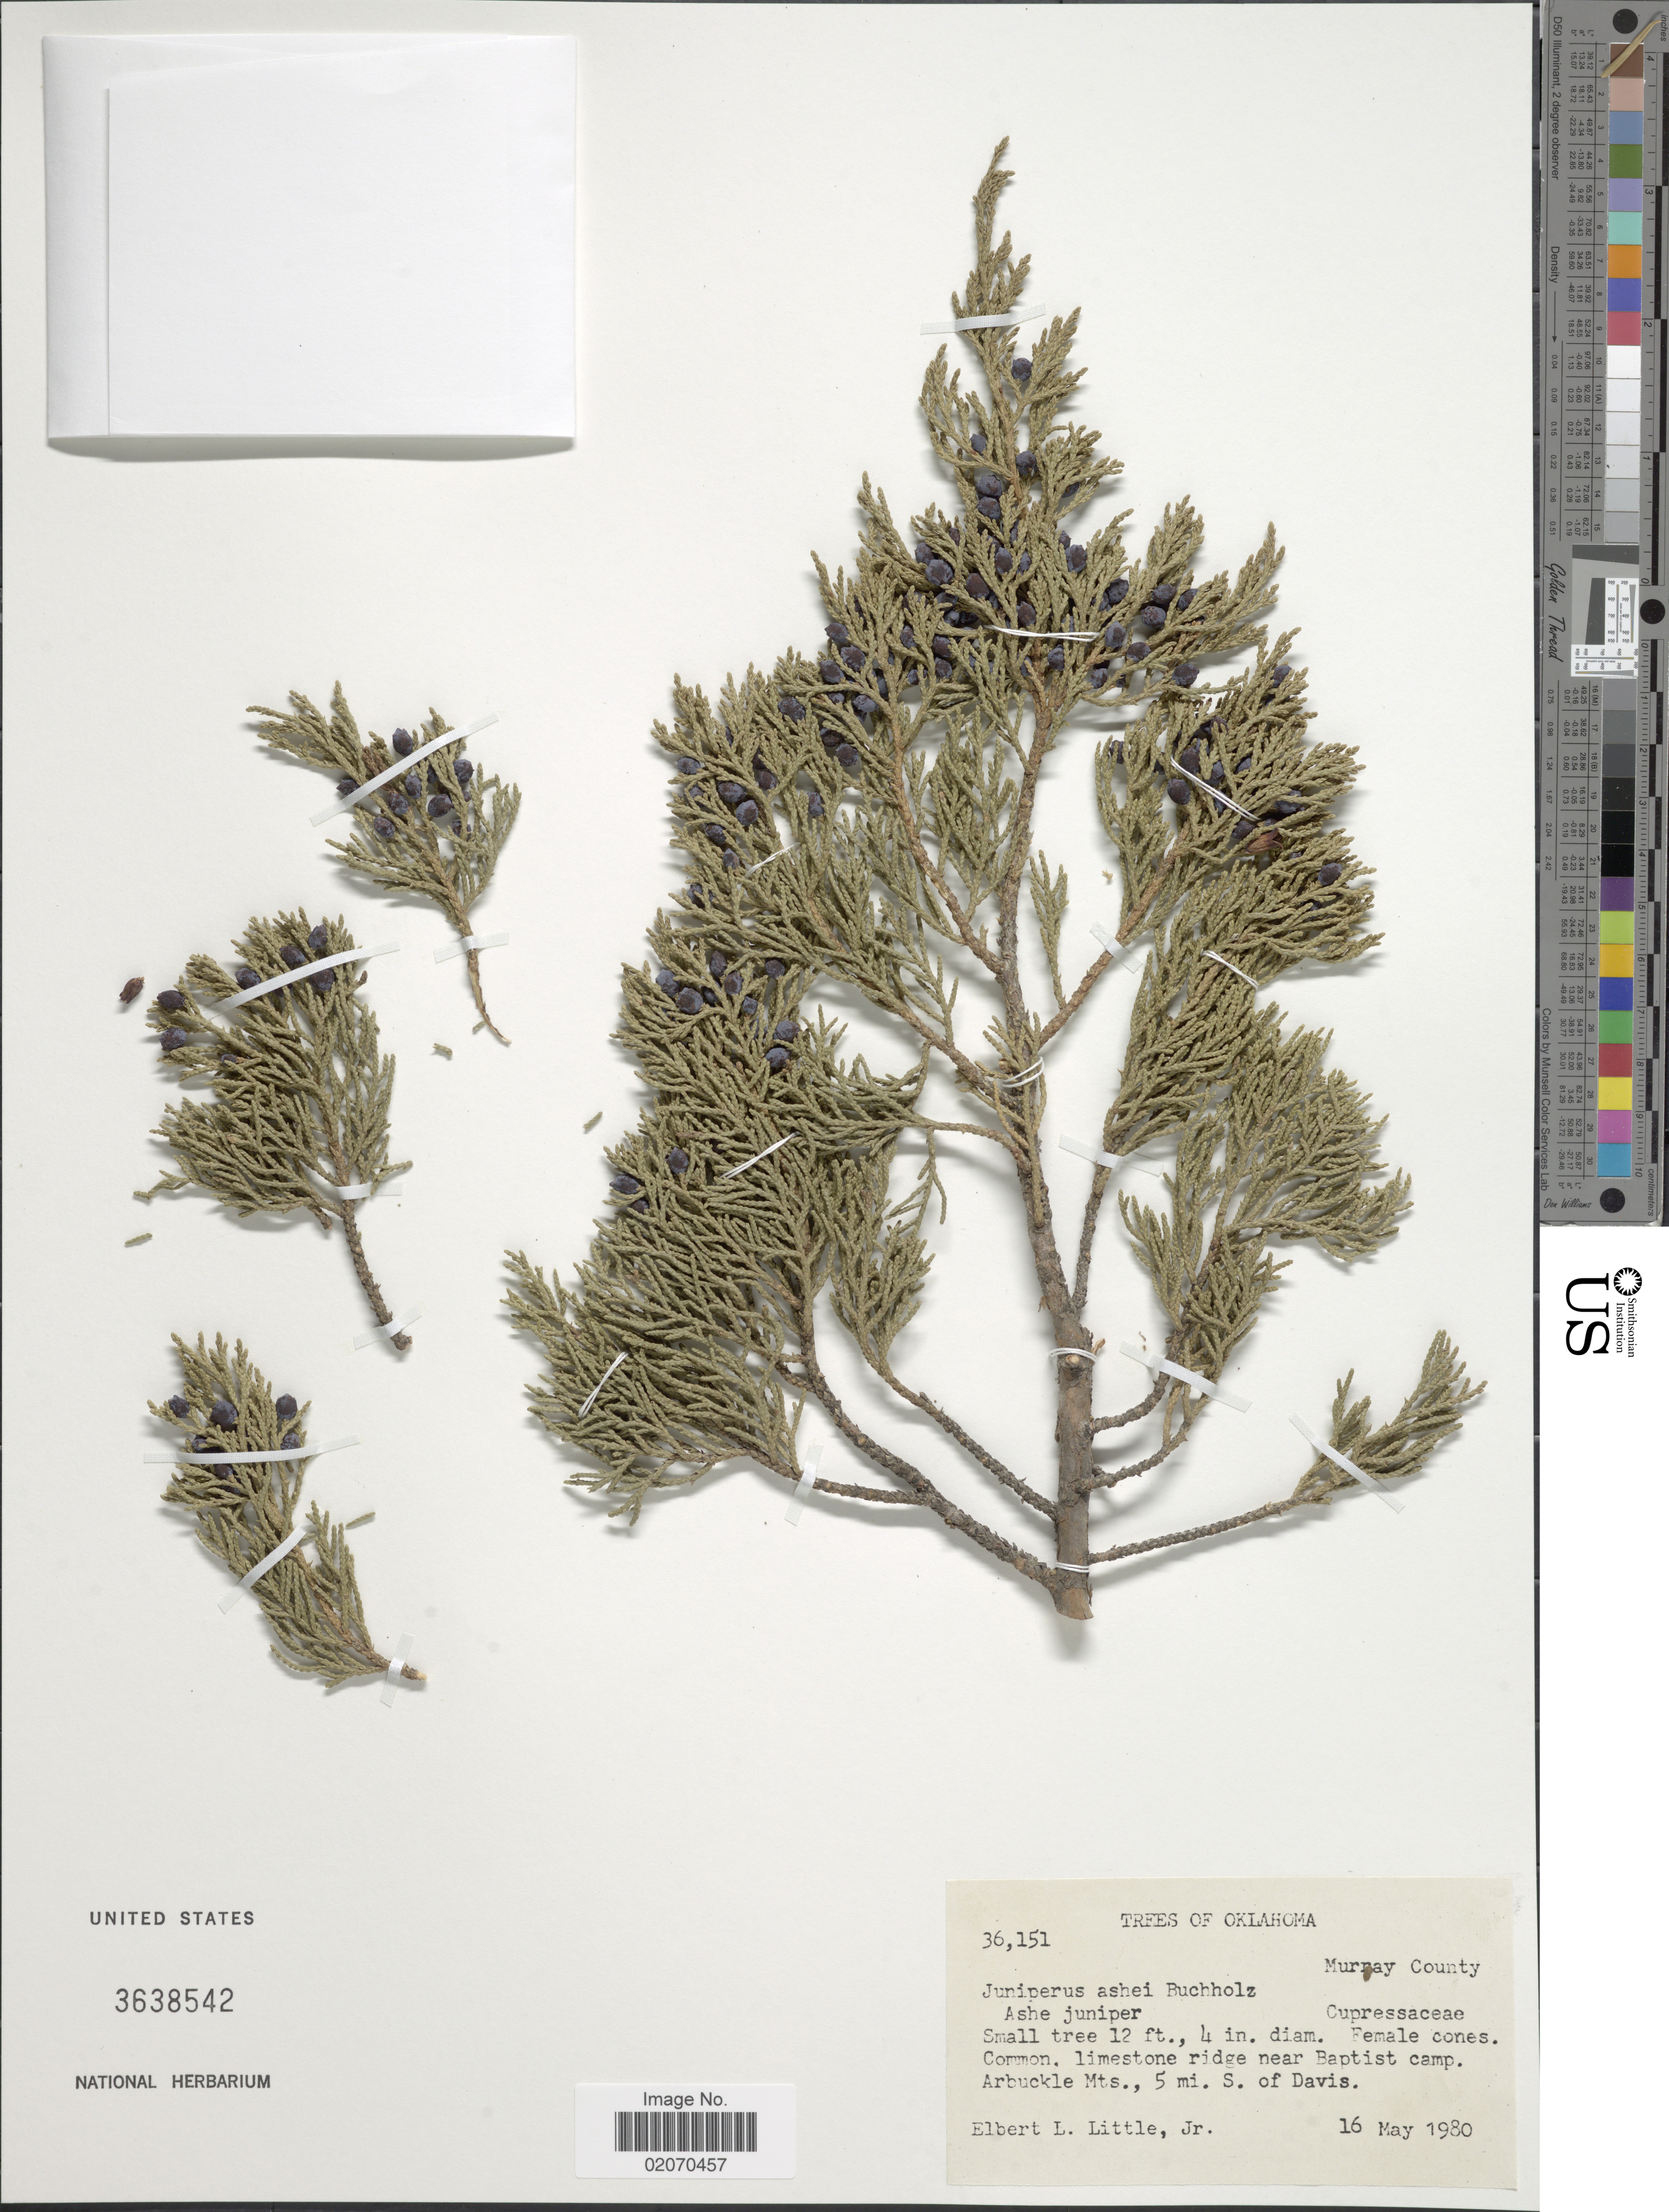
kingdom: Plantae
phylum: Tracheophyta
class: Pinopsida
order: Pinales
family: Cupressaceae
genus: Juniperus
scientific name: Juniperus ashei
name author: J. Buchholz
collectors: E. L. Little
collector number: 36151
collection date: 1980-05-16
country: United States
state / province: Oklahoma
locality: Murray County. near Baptist camp. Arbuckle Mts., 5 mi. S. of Davis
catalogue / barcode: US 3638542